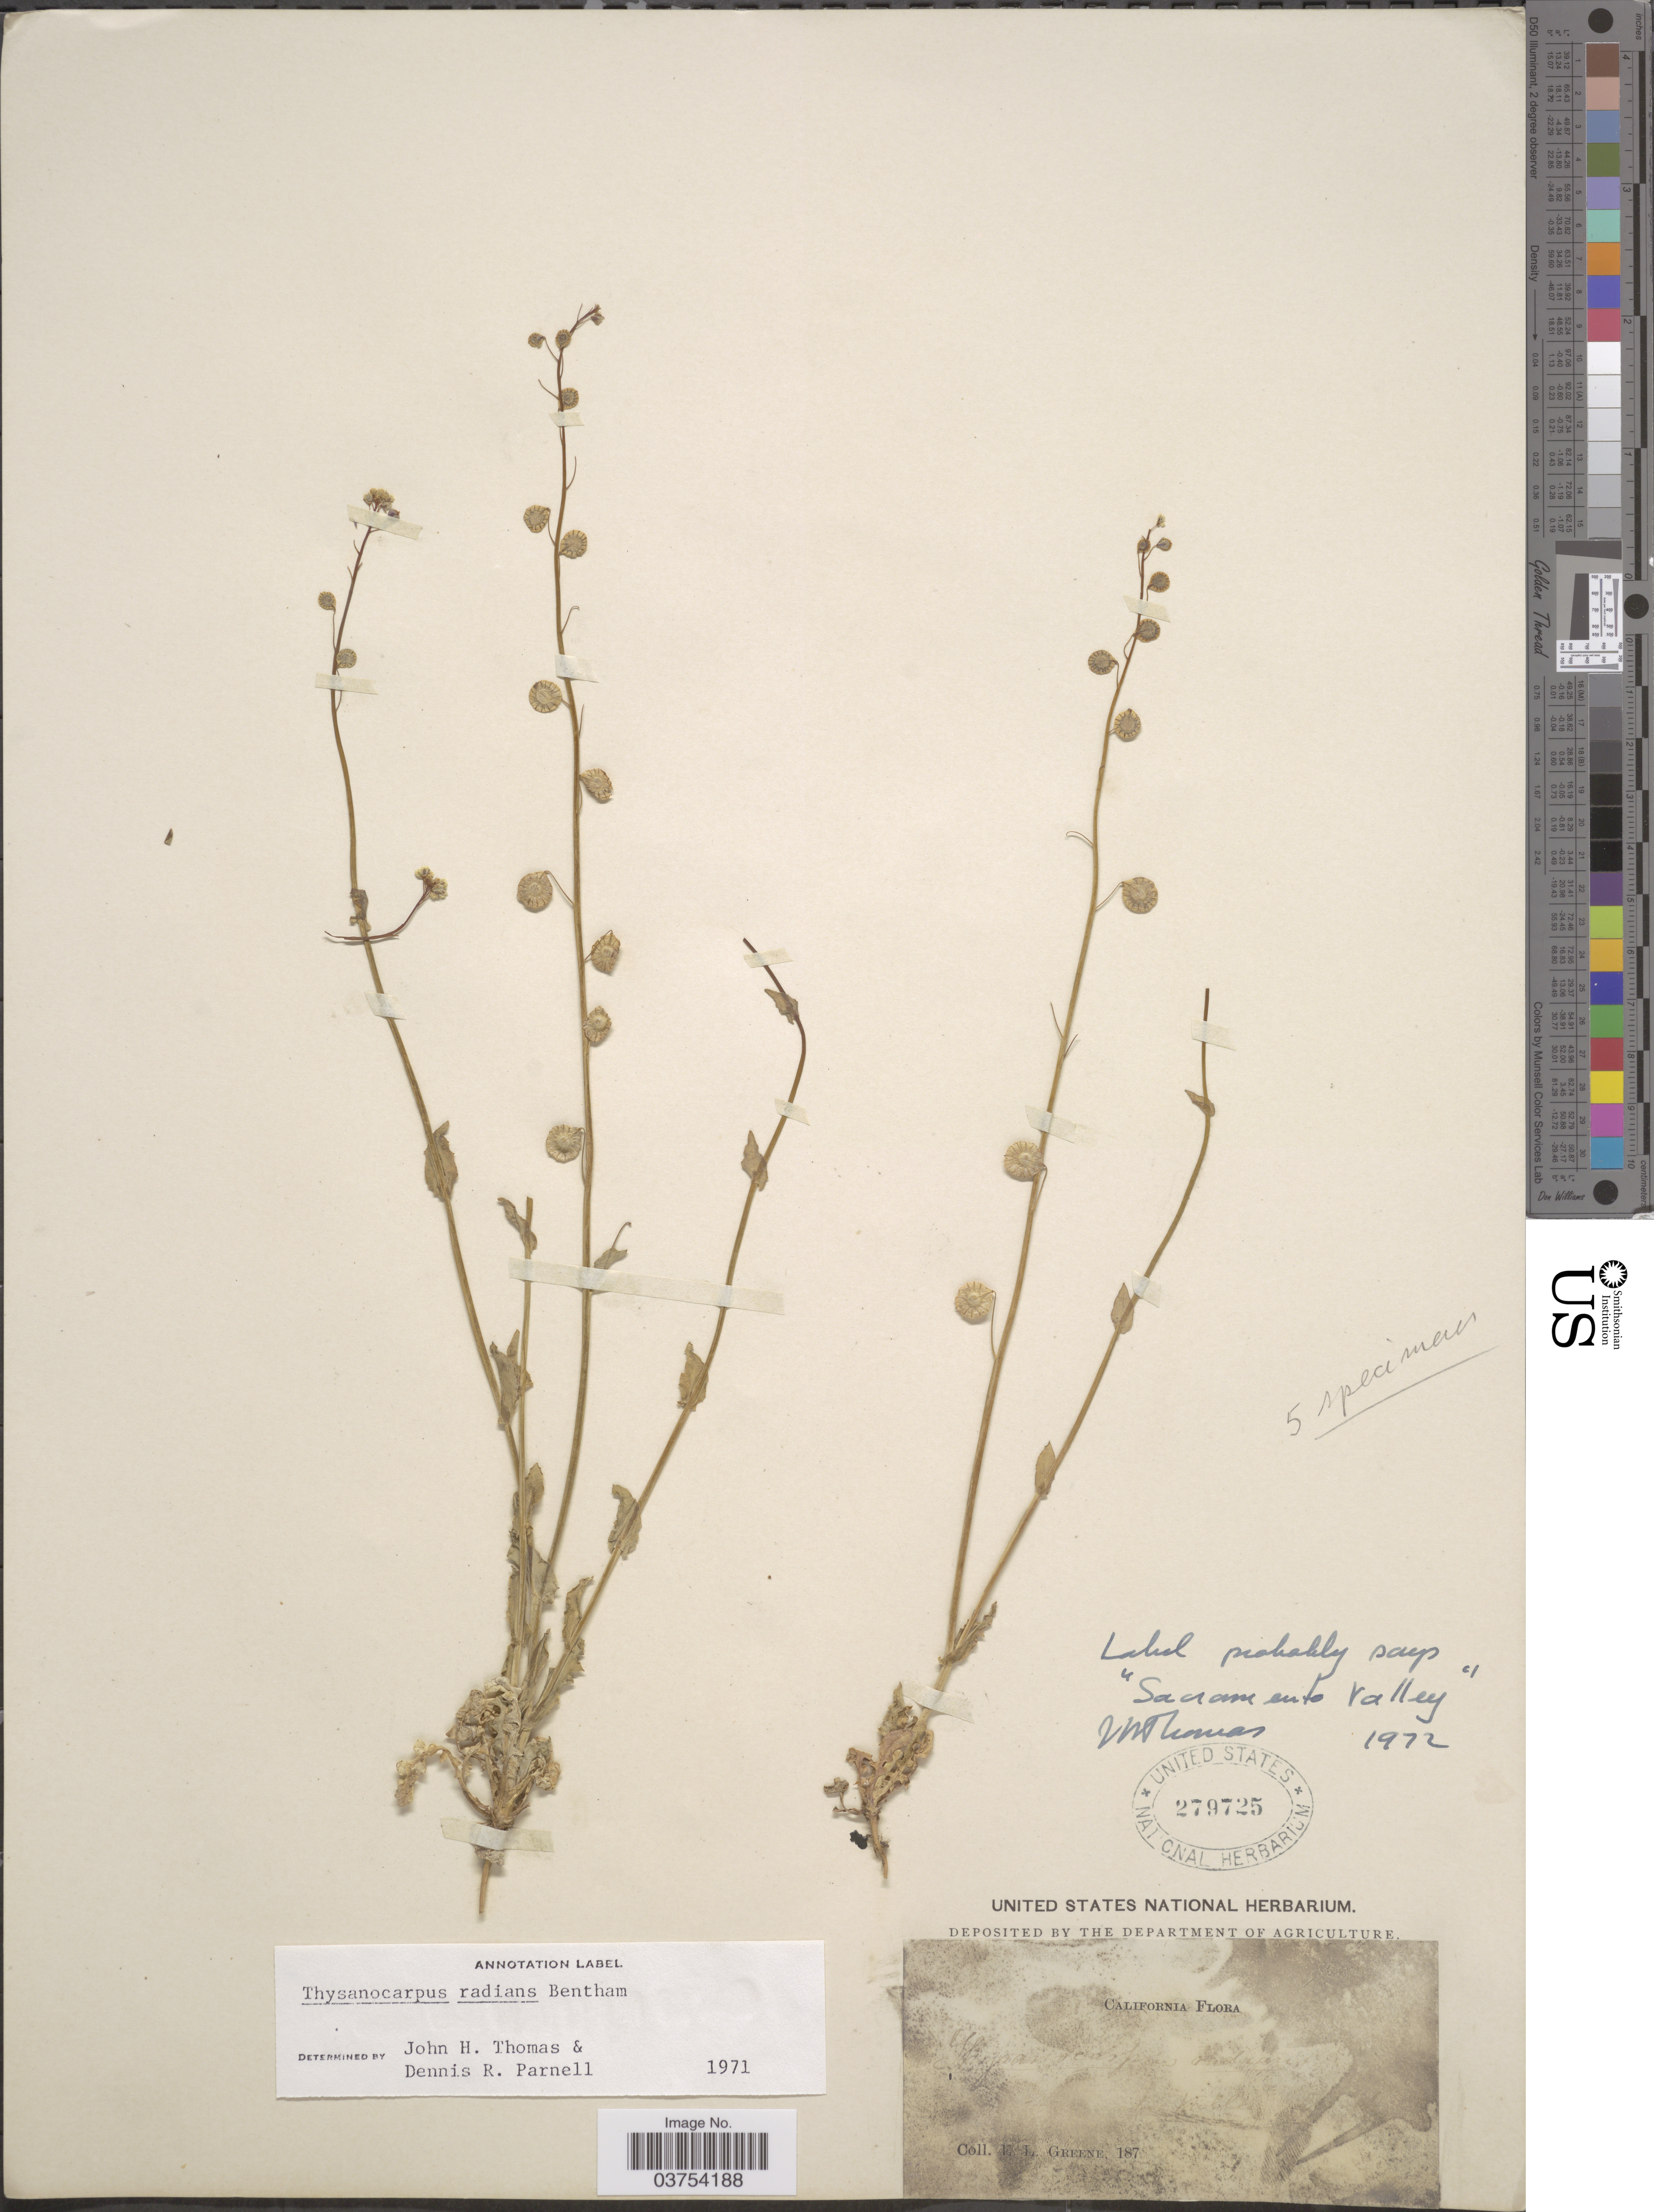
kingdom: Plantae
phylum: Tracheophyta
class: Magnoliopsida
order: Brassicales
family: Brassicaceae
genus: Thysanocarpus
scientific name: Thysanocarpus radians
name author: Benth.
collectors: E. L. Greene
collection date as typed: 187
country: United States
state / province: California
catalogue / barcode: US 279725